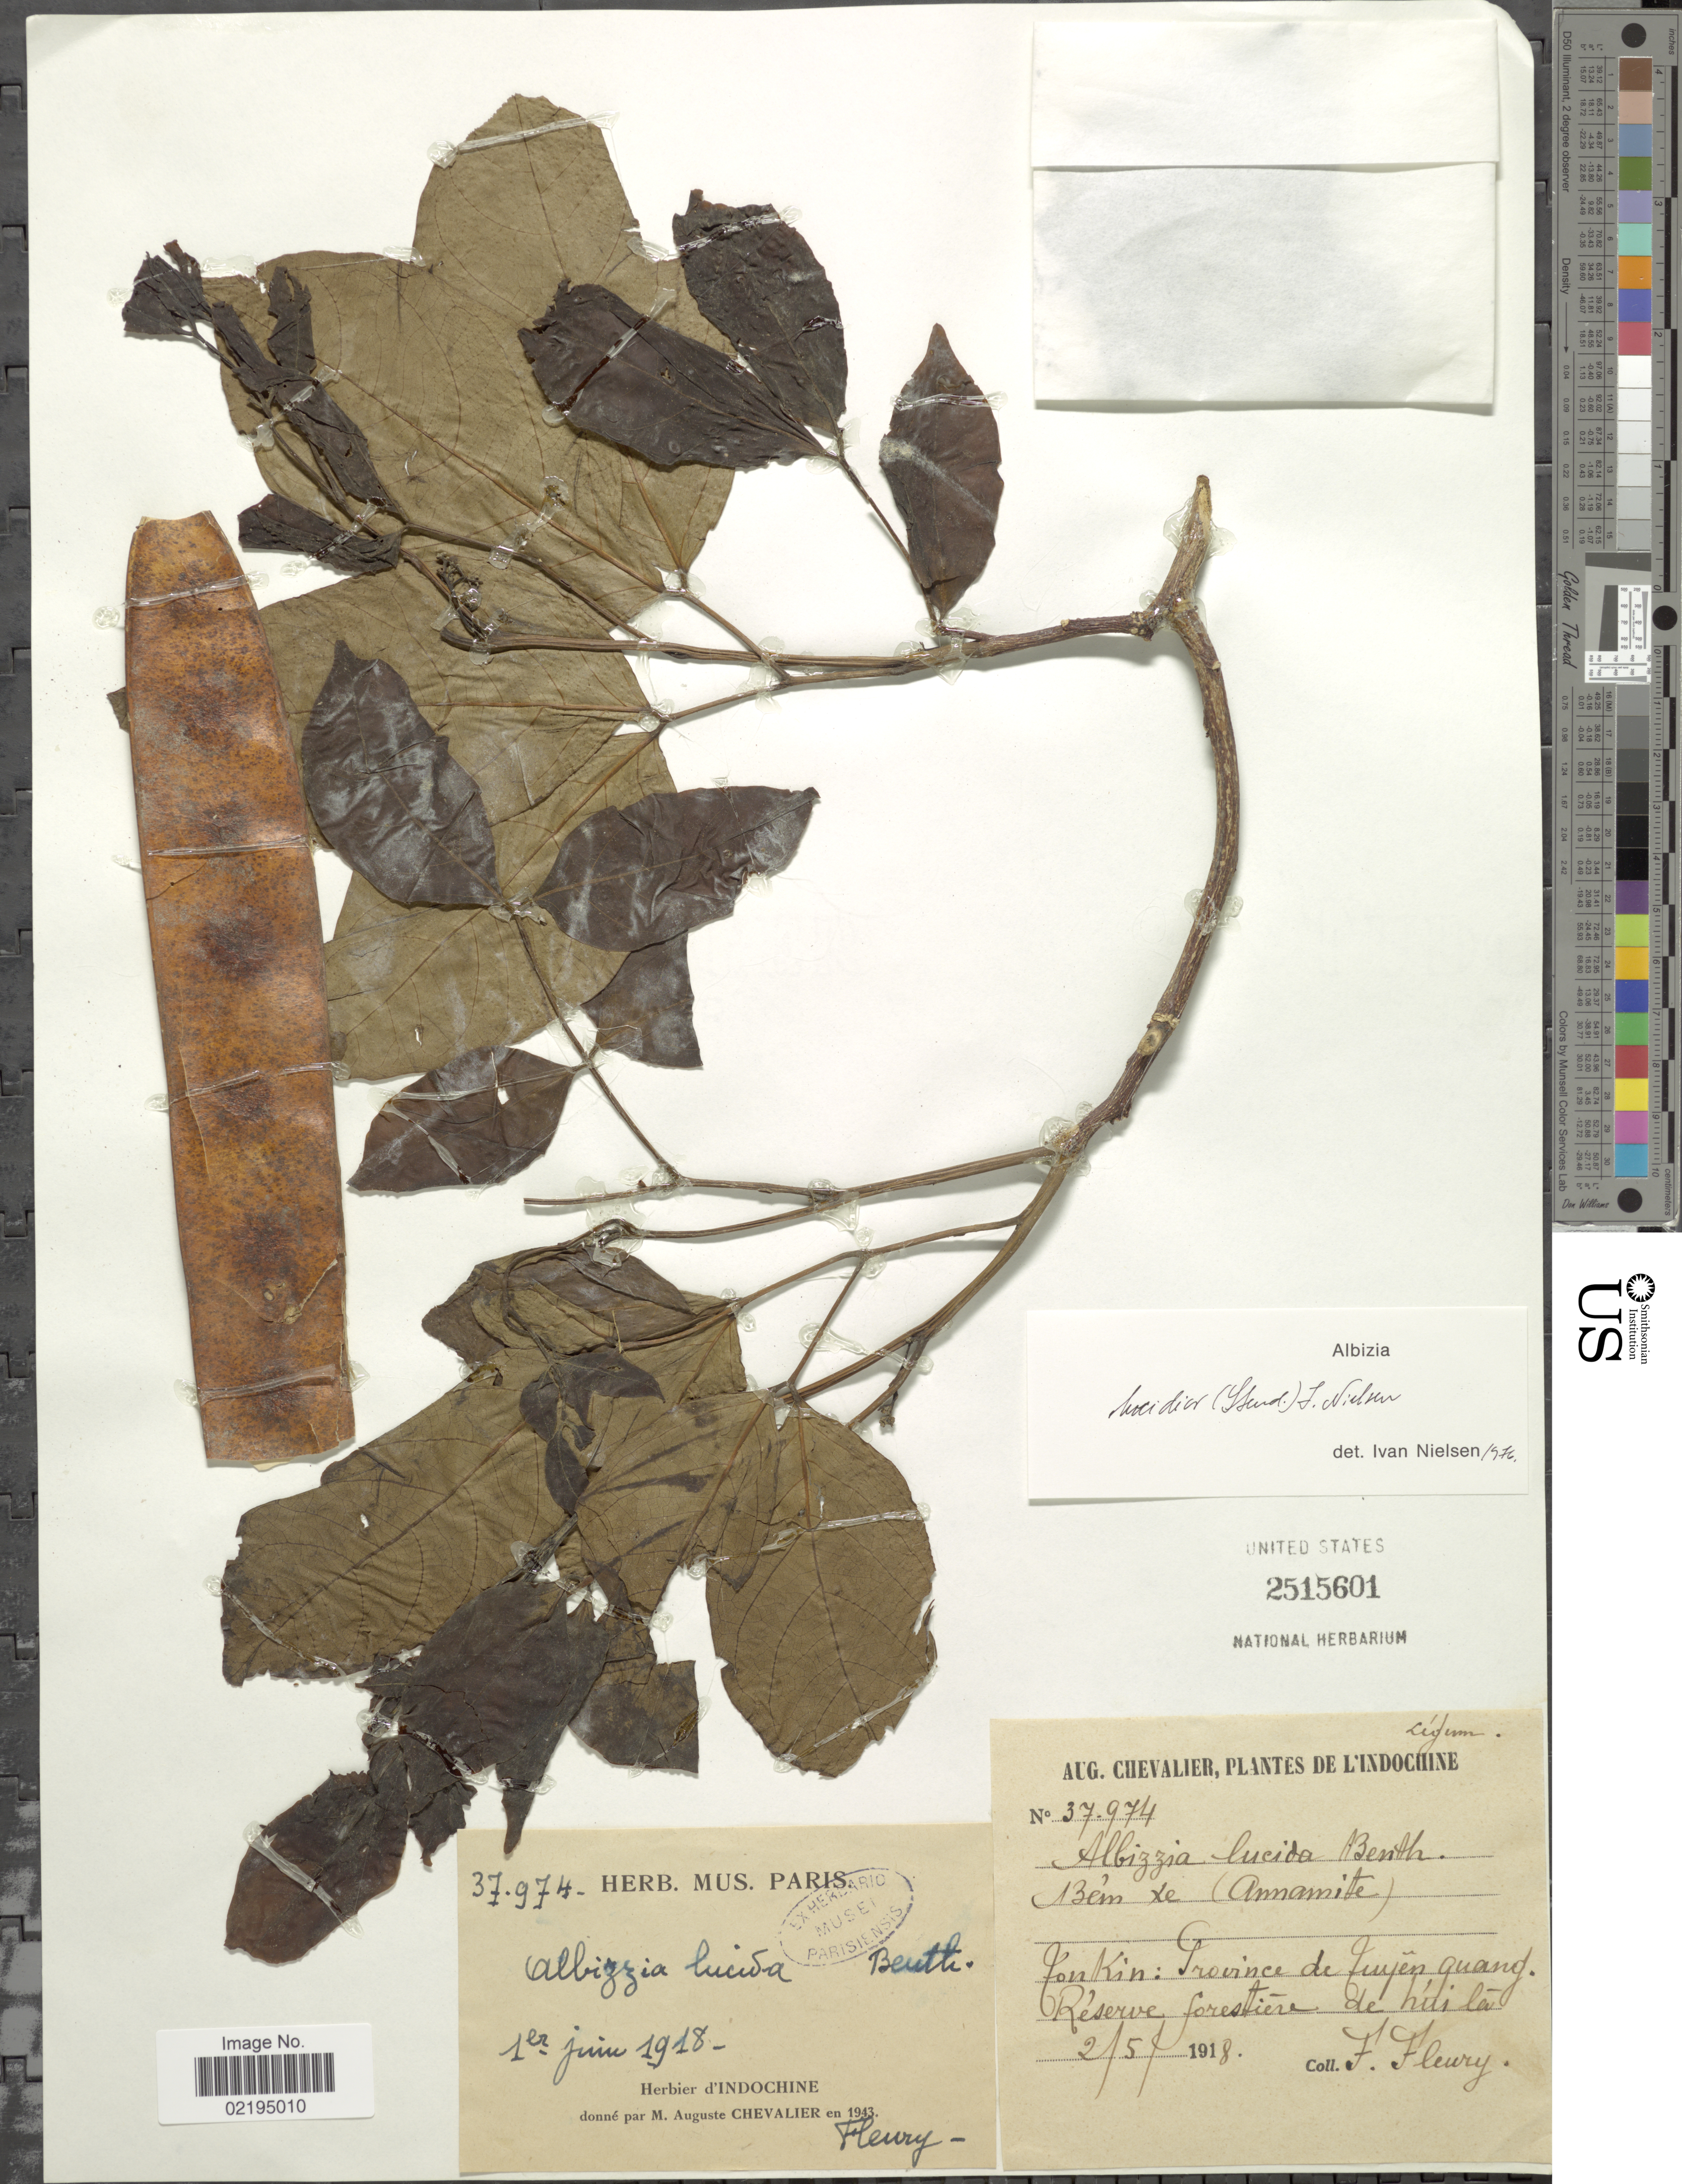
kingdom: Plantae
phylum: Tracheophyta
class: Magnoliopsida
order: Fabales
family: Fabaceae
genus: Albizia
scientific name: Albizia lucidior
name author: (Steud.) H. Hara ex I.C. Nielsen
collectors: F. Fleury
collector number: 37974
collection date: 1918-05-02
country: Vietnam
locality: L'Indochine, TonKin: Province de Juyen guang, Reserva forestiere de hui la. [interpreted]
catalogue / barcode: US 2515601